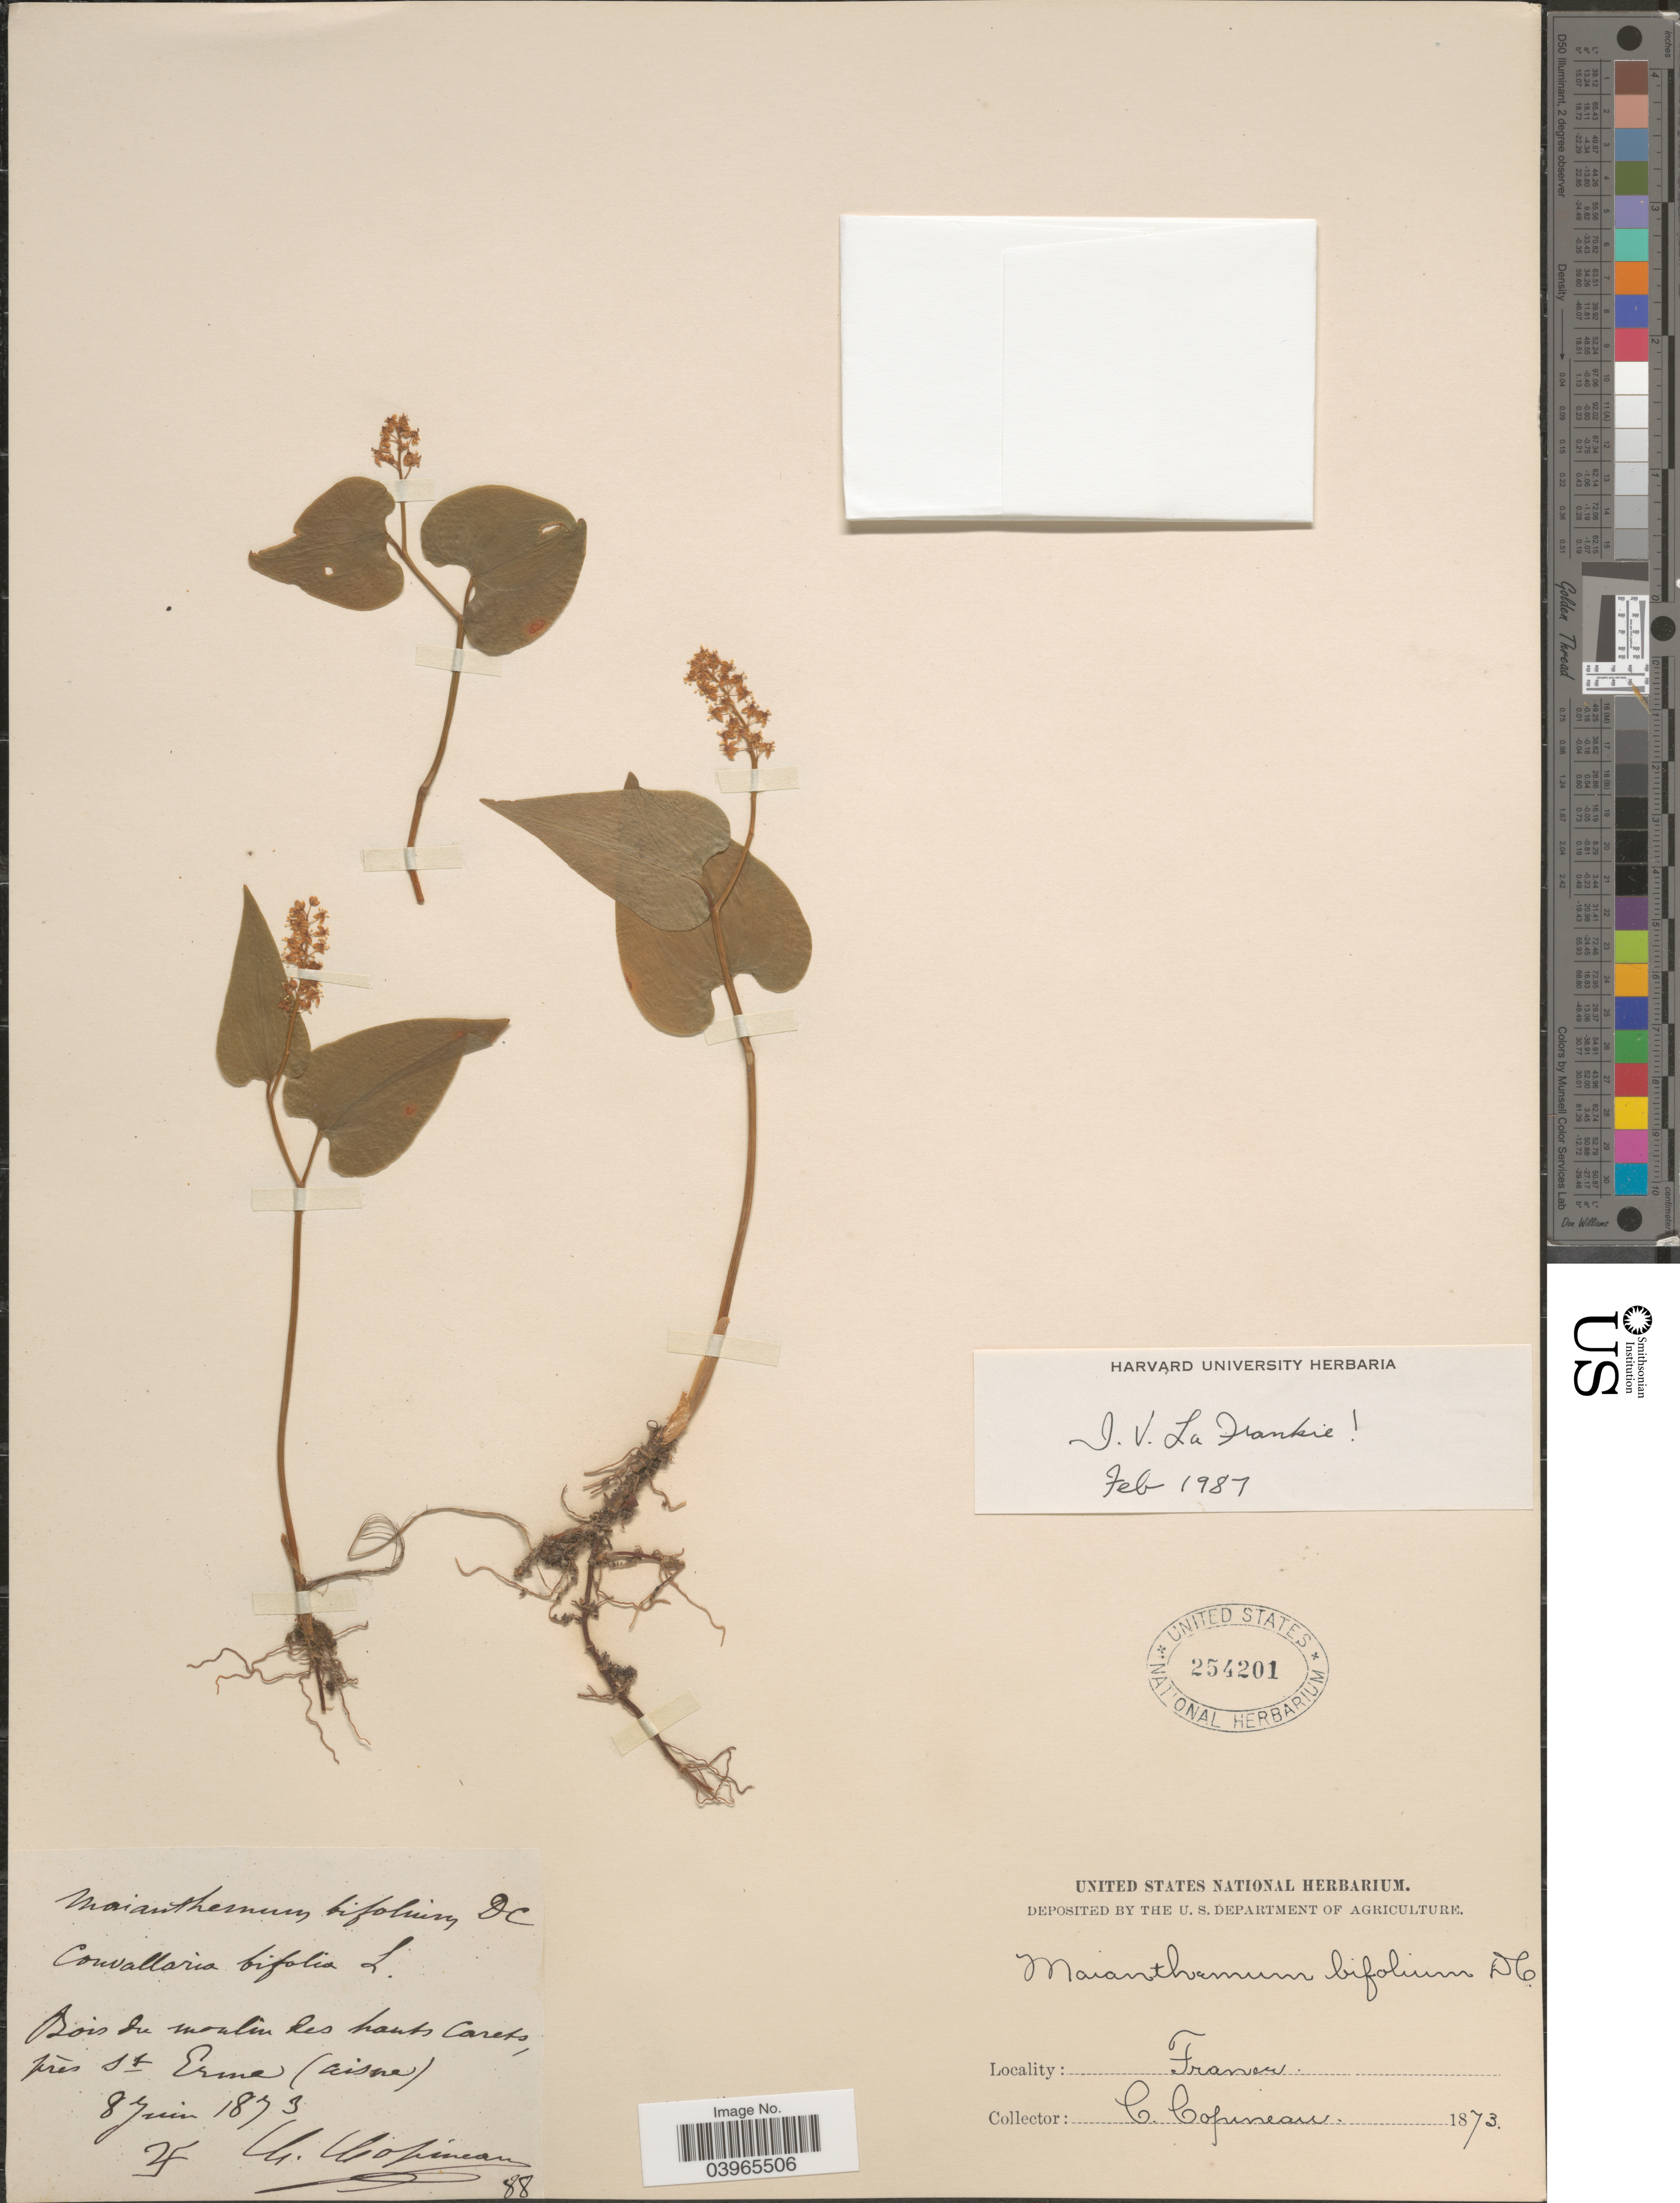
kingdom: Plantae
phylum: Tracheophyta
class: Liliopsida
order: Asparagales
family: Asparagaceae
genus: Maianthemum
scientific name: Maianthemum bifolium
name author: (L.) F.W. Schmidt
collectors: C. Copineau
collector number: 88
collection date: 1873-06-08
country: France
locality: Bois du moulin des hauts Carets, près St Erme (Aisne).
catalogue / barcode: US 254201